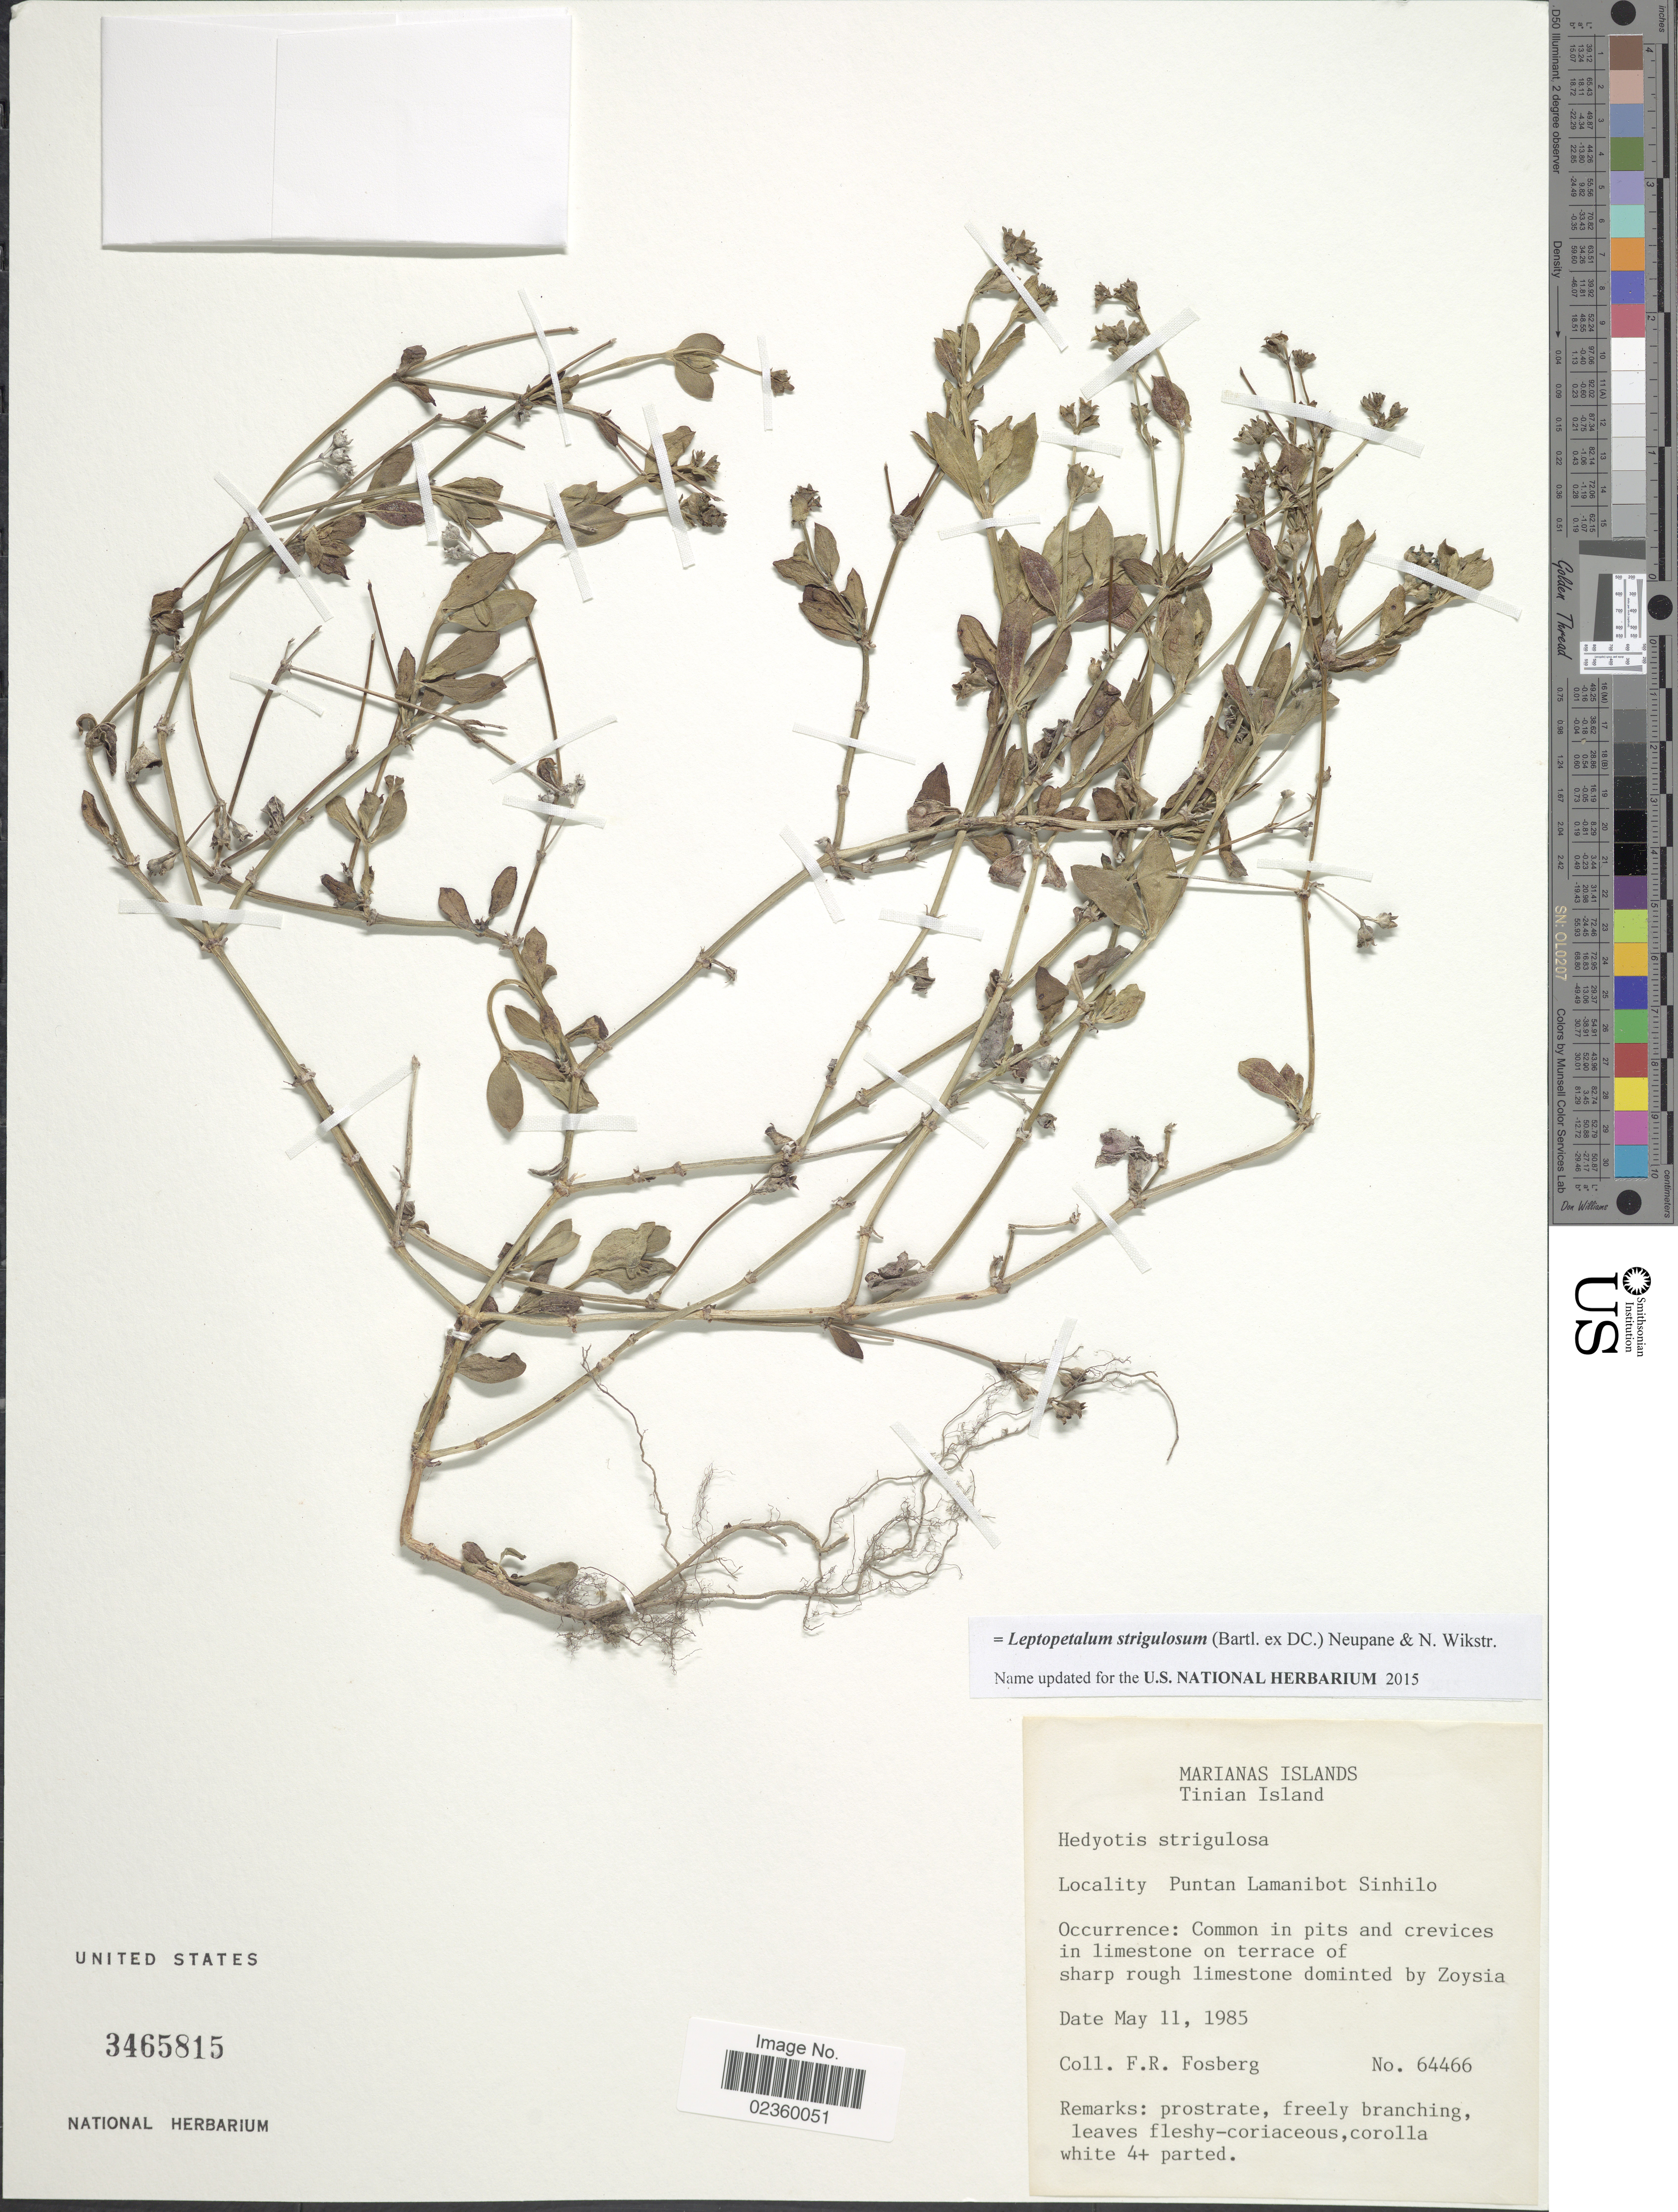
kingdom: Plantae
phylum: Tracheophyta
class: Magnoliopsida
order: Gentianales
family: Rubiaceae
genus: Leptopetalum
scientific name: Leptopetalum strigulosum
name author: (Bartl. ex DC.) Neupane & N. Wikstr.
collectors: F. R. Fosberg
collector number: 64466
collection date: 1985-05-11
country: Northern Mariana Islands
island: Tinian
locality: Tinian Island. Puntan Lamanibot Sinhilo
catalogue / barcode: US 3465815